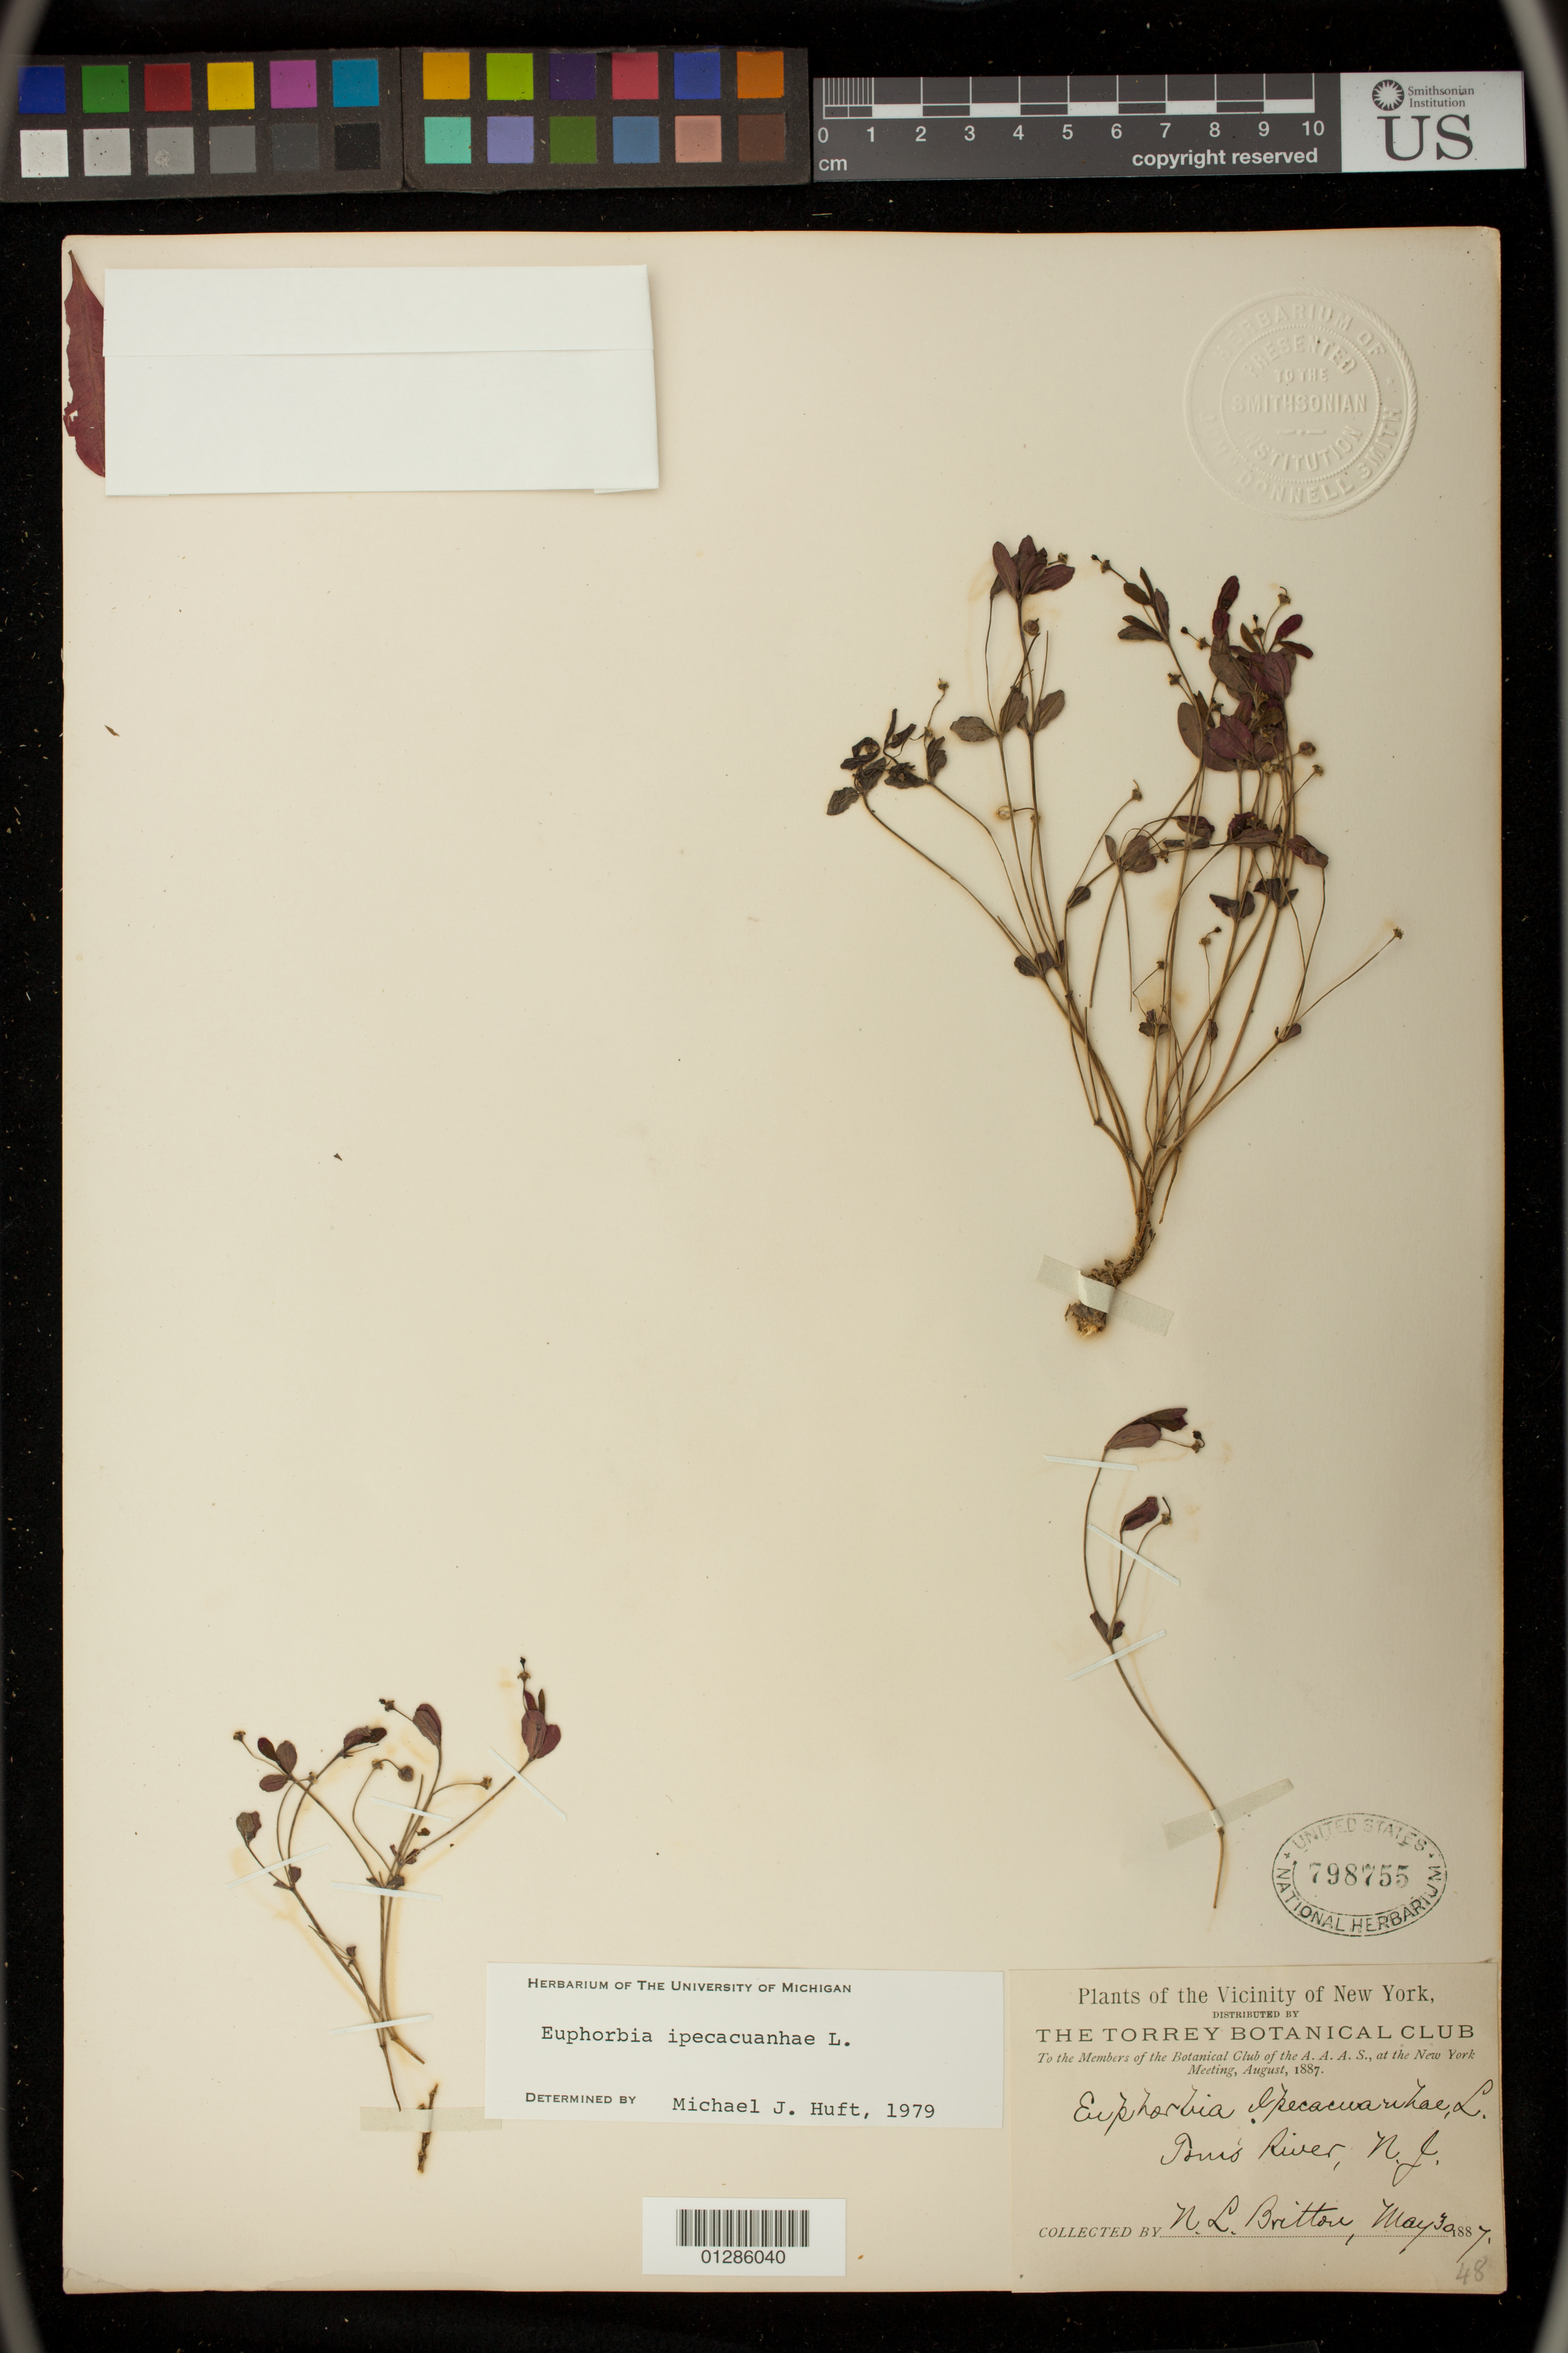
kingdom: Plantae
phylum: Tracheophyta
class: Magnoliopsida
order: Malpighiales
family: Euphorbiaceae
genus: Euphorbia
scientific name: Euphorbia ipecacuanhae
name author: L.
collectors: N. Britton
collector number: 48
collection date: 1887-05-30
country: United States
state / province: New Jersey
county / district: Ocean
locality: Toms River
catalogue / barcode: US 798755